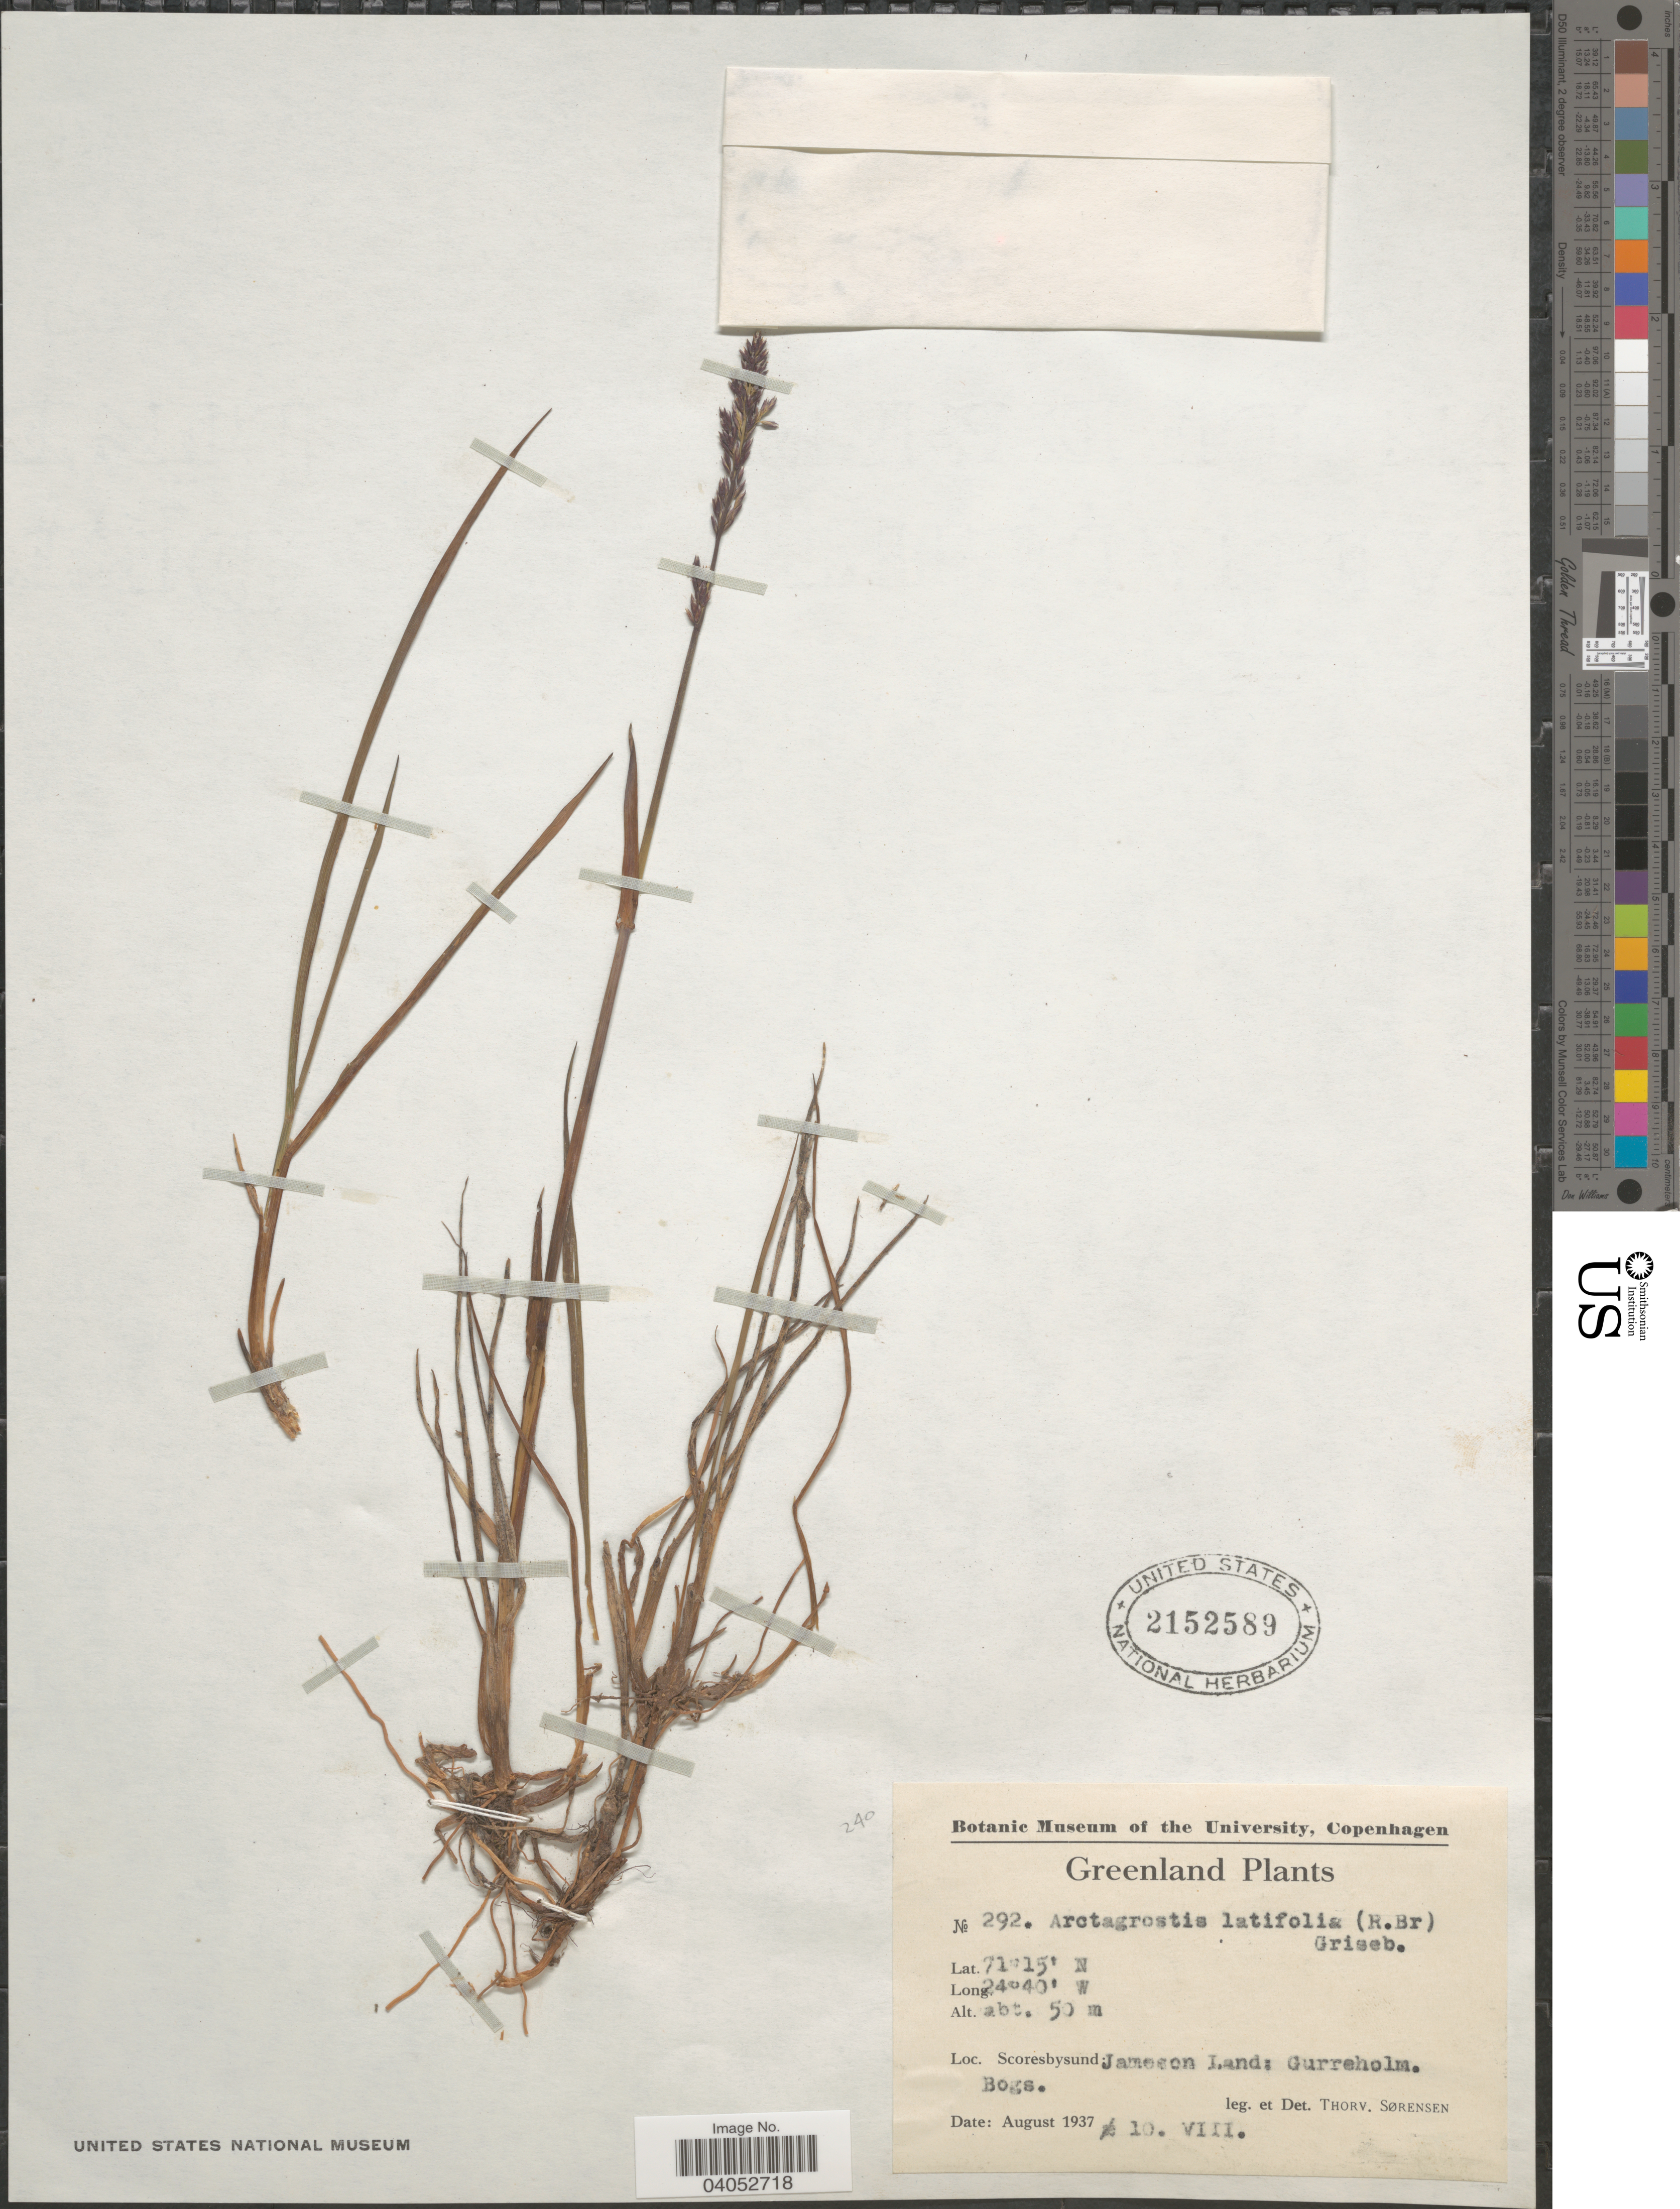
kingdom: Plantae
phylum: Tracheophyta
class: Liliopsida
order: Poales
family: Poaceae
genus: Arctagrostis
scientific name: Arctagrostis latifolia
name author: (R. Br.) Griseb.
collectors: T. Sorensen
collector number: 292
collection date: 1937-08-10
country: Greenland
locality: Scorebysund: Jameson Land: Gurreholm.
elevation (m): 50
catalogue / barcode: US 2152589